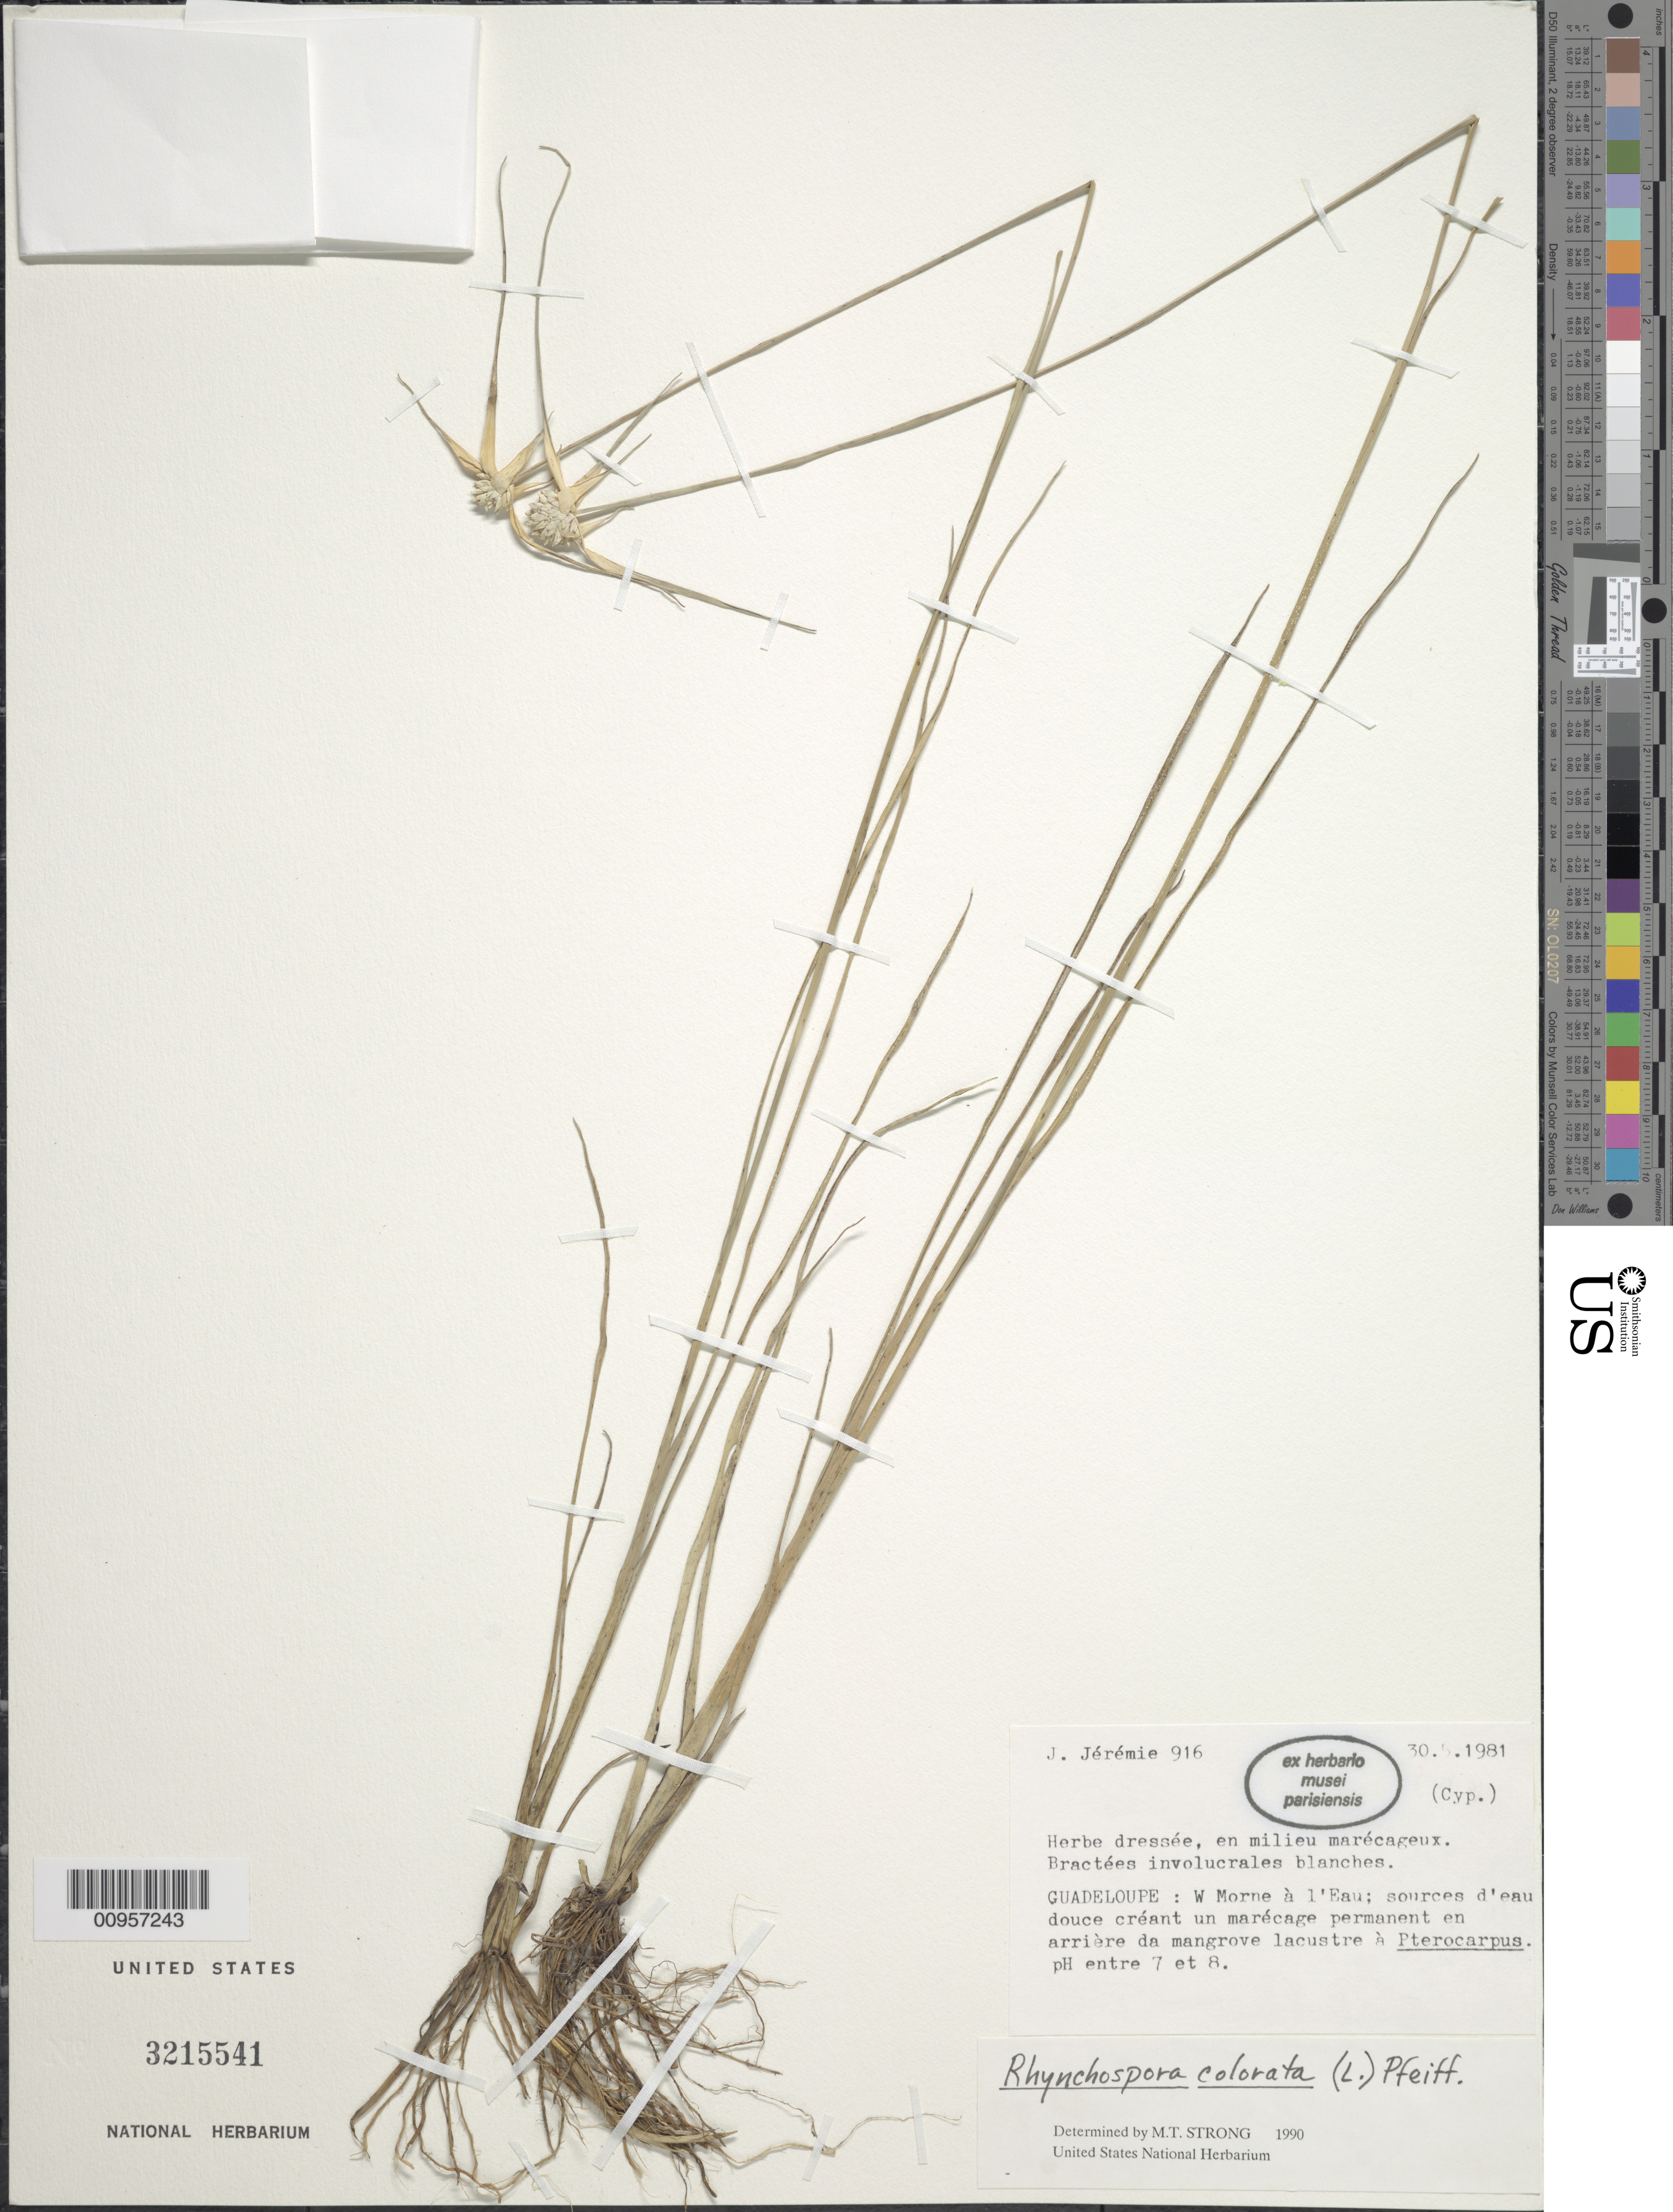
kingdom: Plantae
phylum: Tracheophyta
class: Liliopsida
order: Poales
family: Cyperaceae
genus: Rhynchospora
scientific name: Rhynchospora colorata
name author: (L.) H. Pfeiff.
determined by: Strong, M. T., (US), Smithsonian Institution - National Museum of Natural History (UNITED STATES)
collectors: J. Jérémie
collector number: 916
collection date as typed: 30 May 1981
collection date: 1981-05-30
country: Guadeloupe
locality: W Morne à l'Eau, sources d'eau douce créant un marécage permanent en arrière da mangrove lacustre à Pterocarpus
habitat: En milieu marécageux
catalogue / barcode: US 3215541